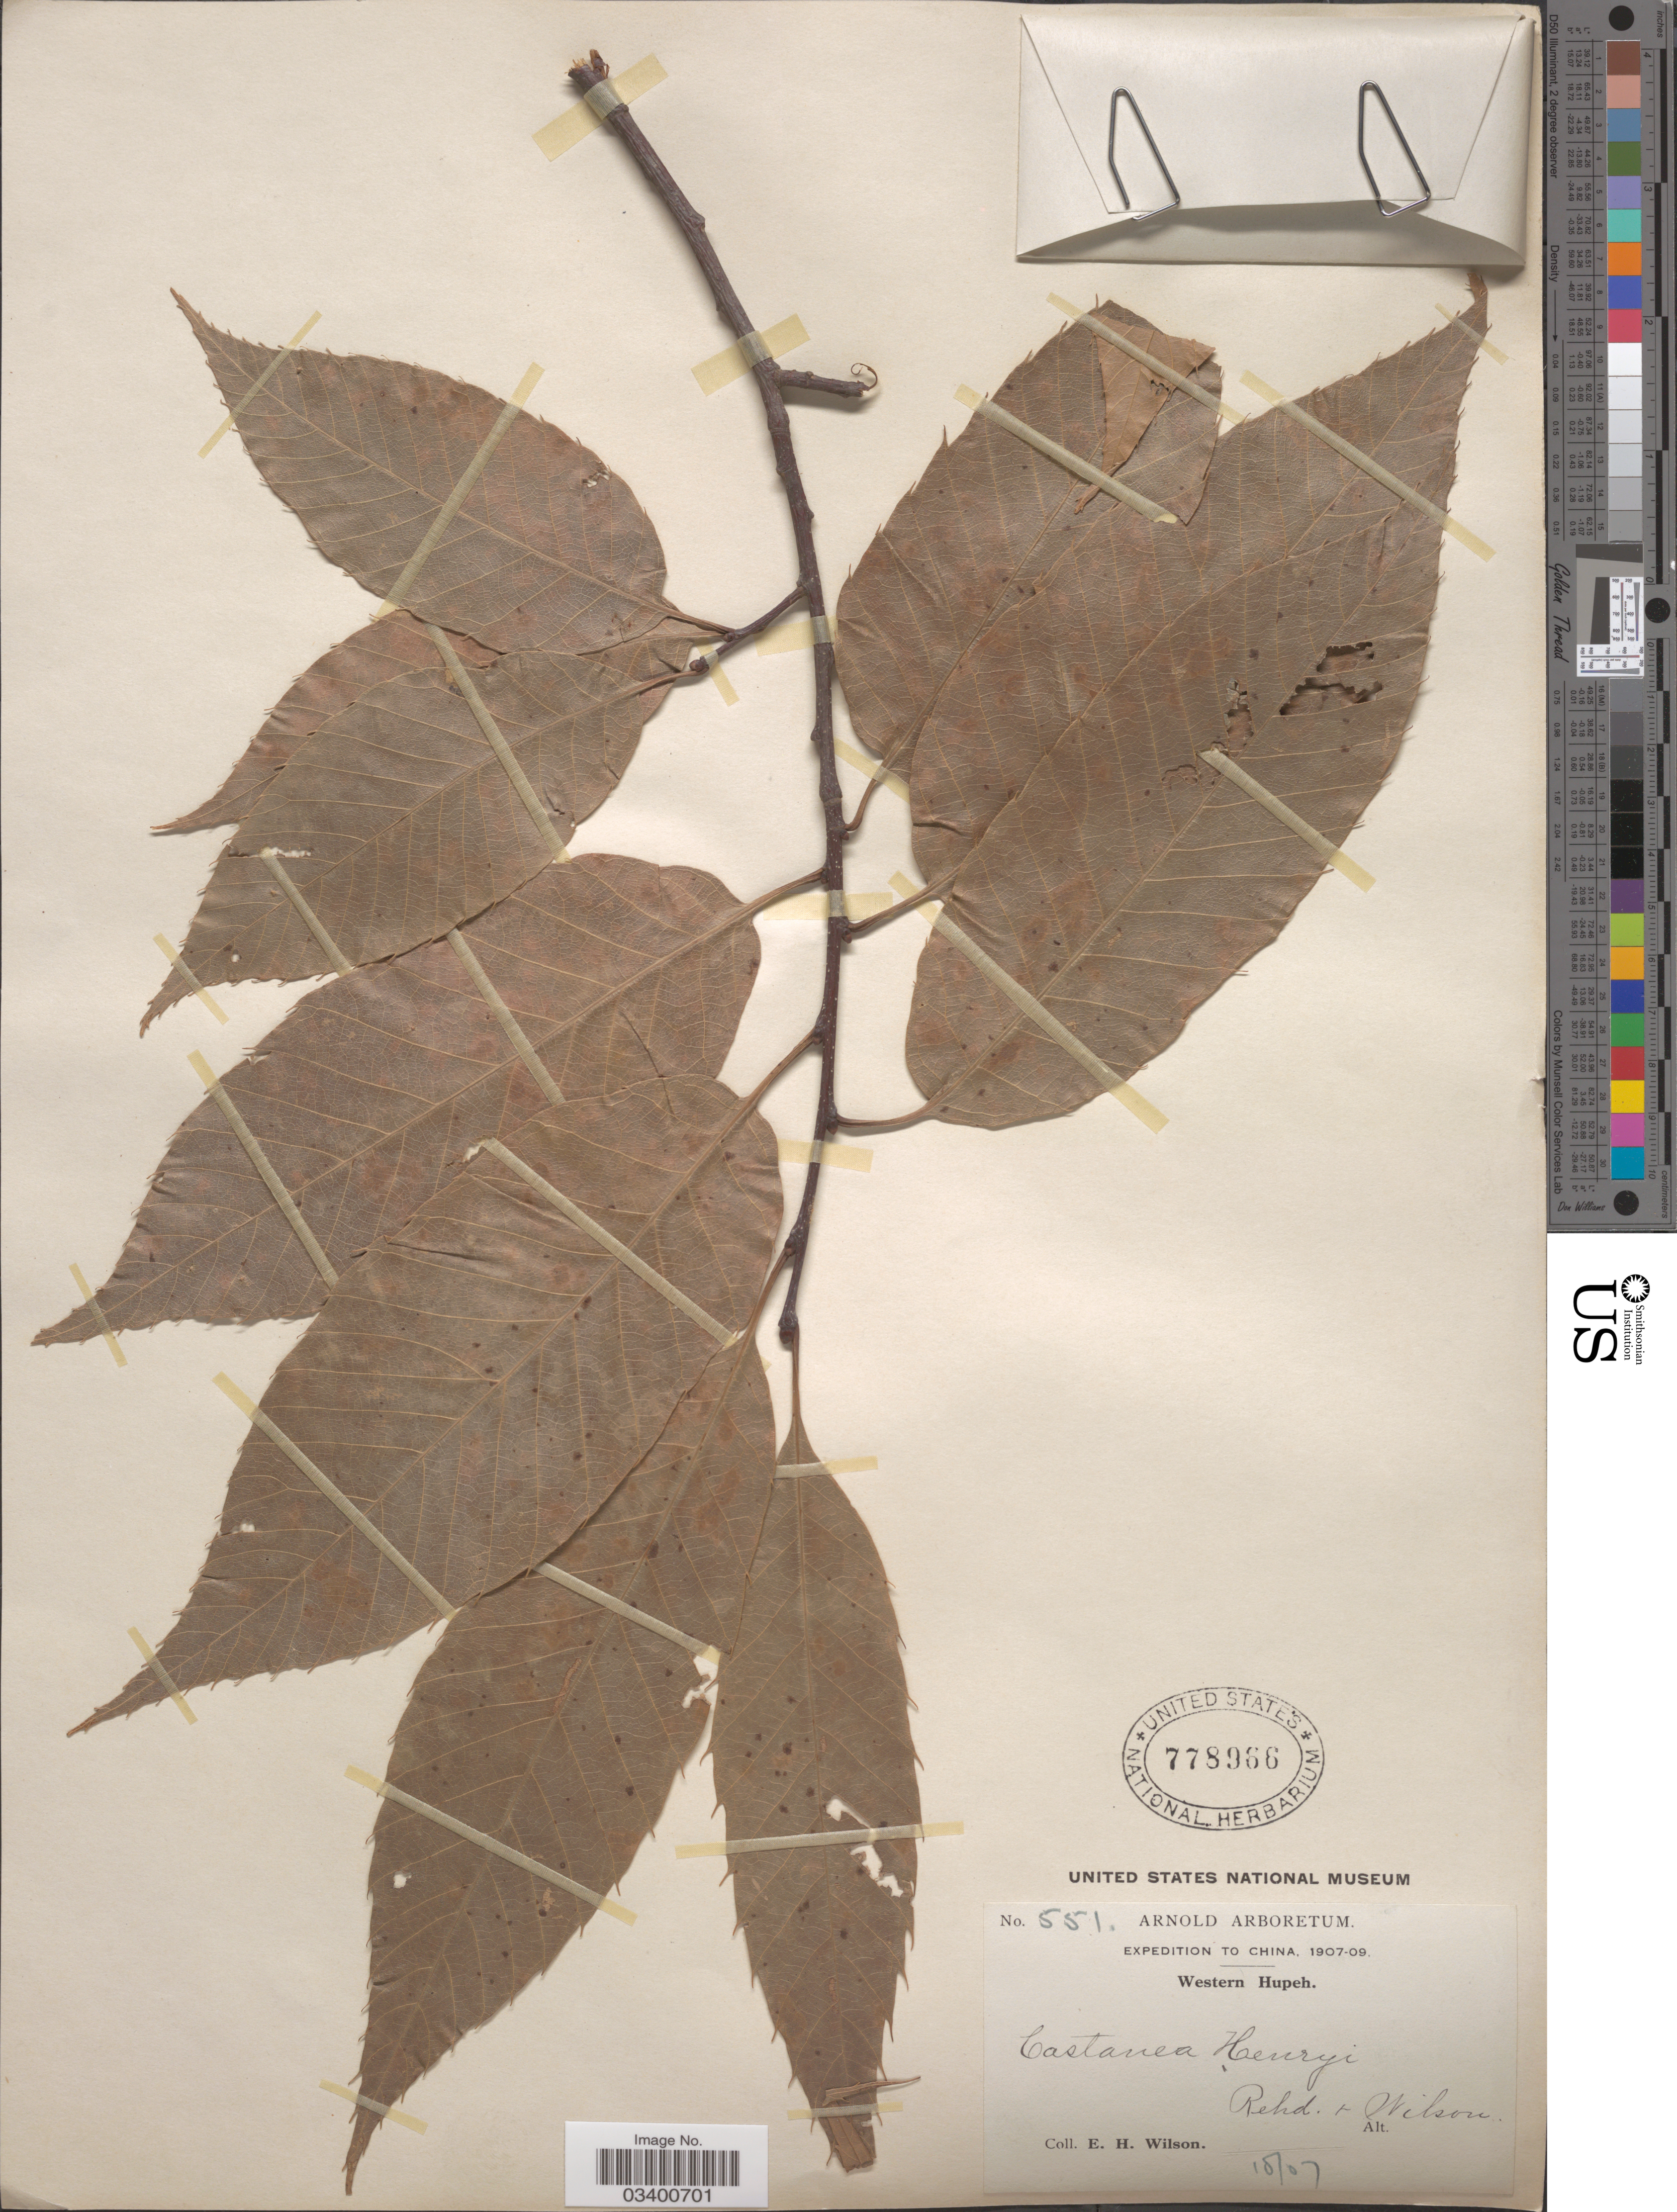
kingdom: Plantae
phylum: Tracheophyta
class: Magnoliopsida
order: Fagales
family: Fagaceae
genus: Castanea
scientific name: Castanea henryi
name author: (Skan) Rehder & E.H. Wilson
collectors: E. Wilson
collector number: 551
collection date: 1907-10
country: China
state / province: Hubei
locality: Western Hupeh.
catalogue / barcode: US 778966